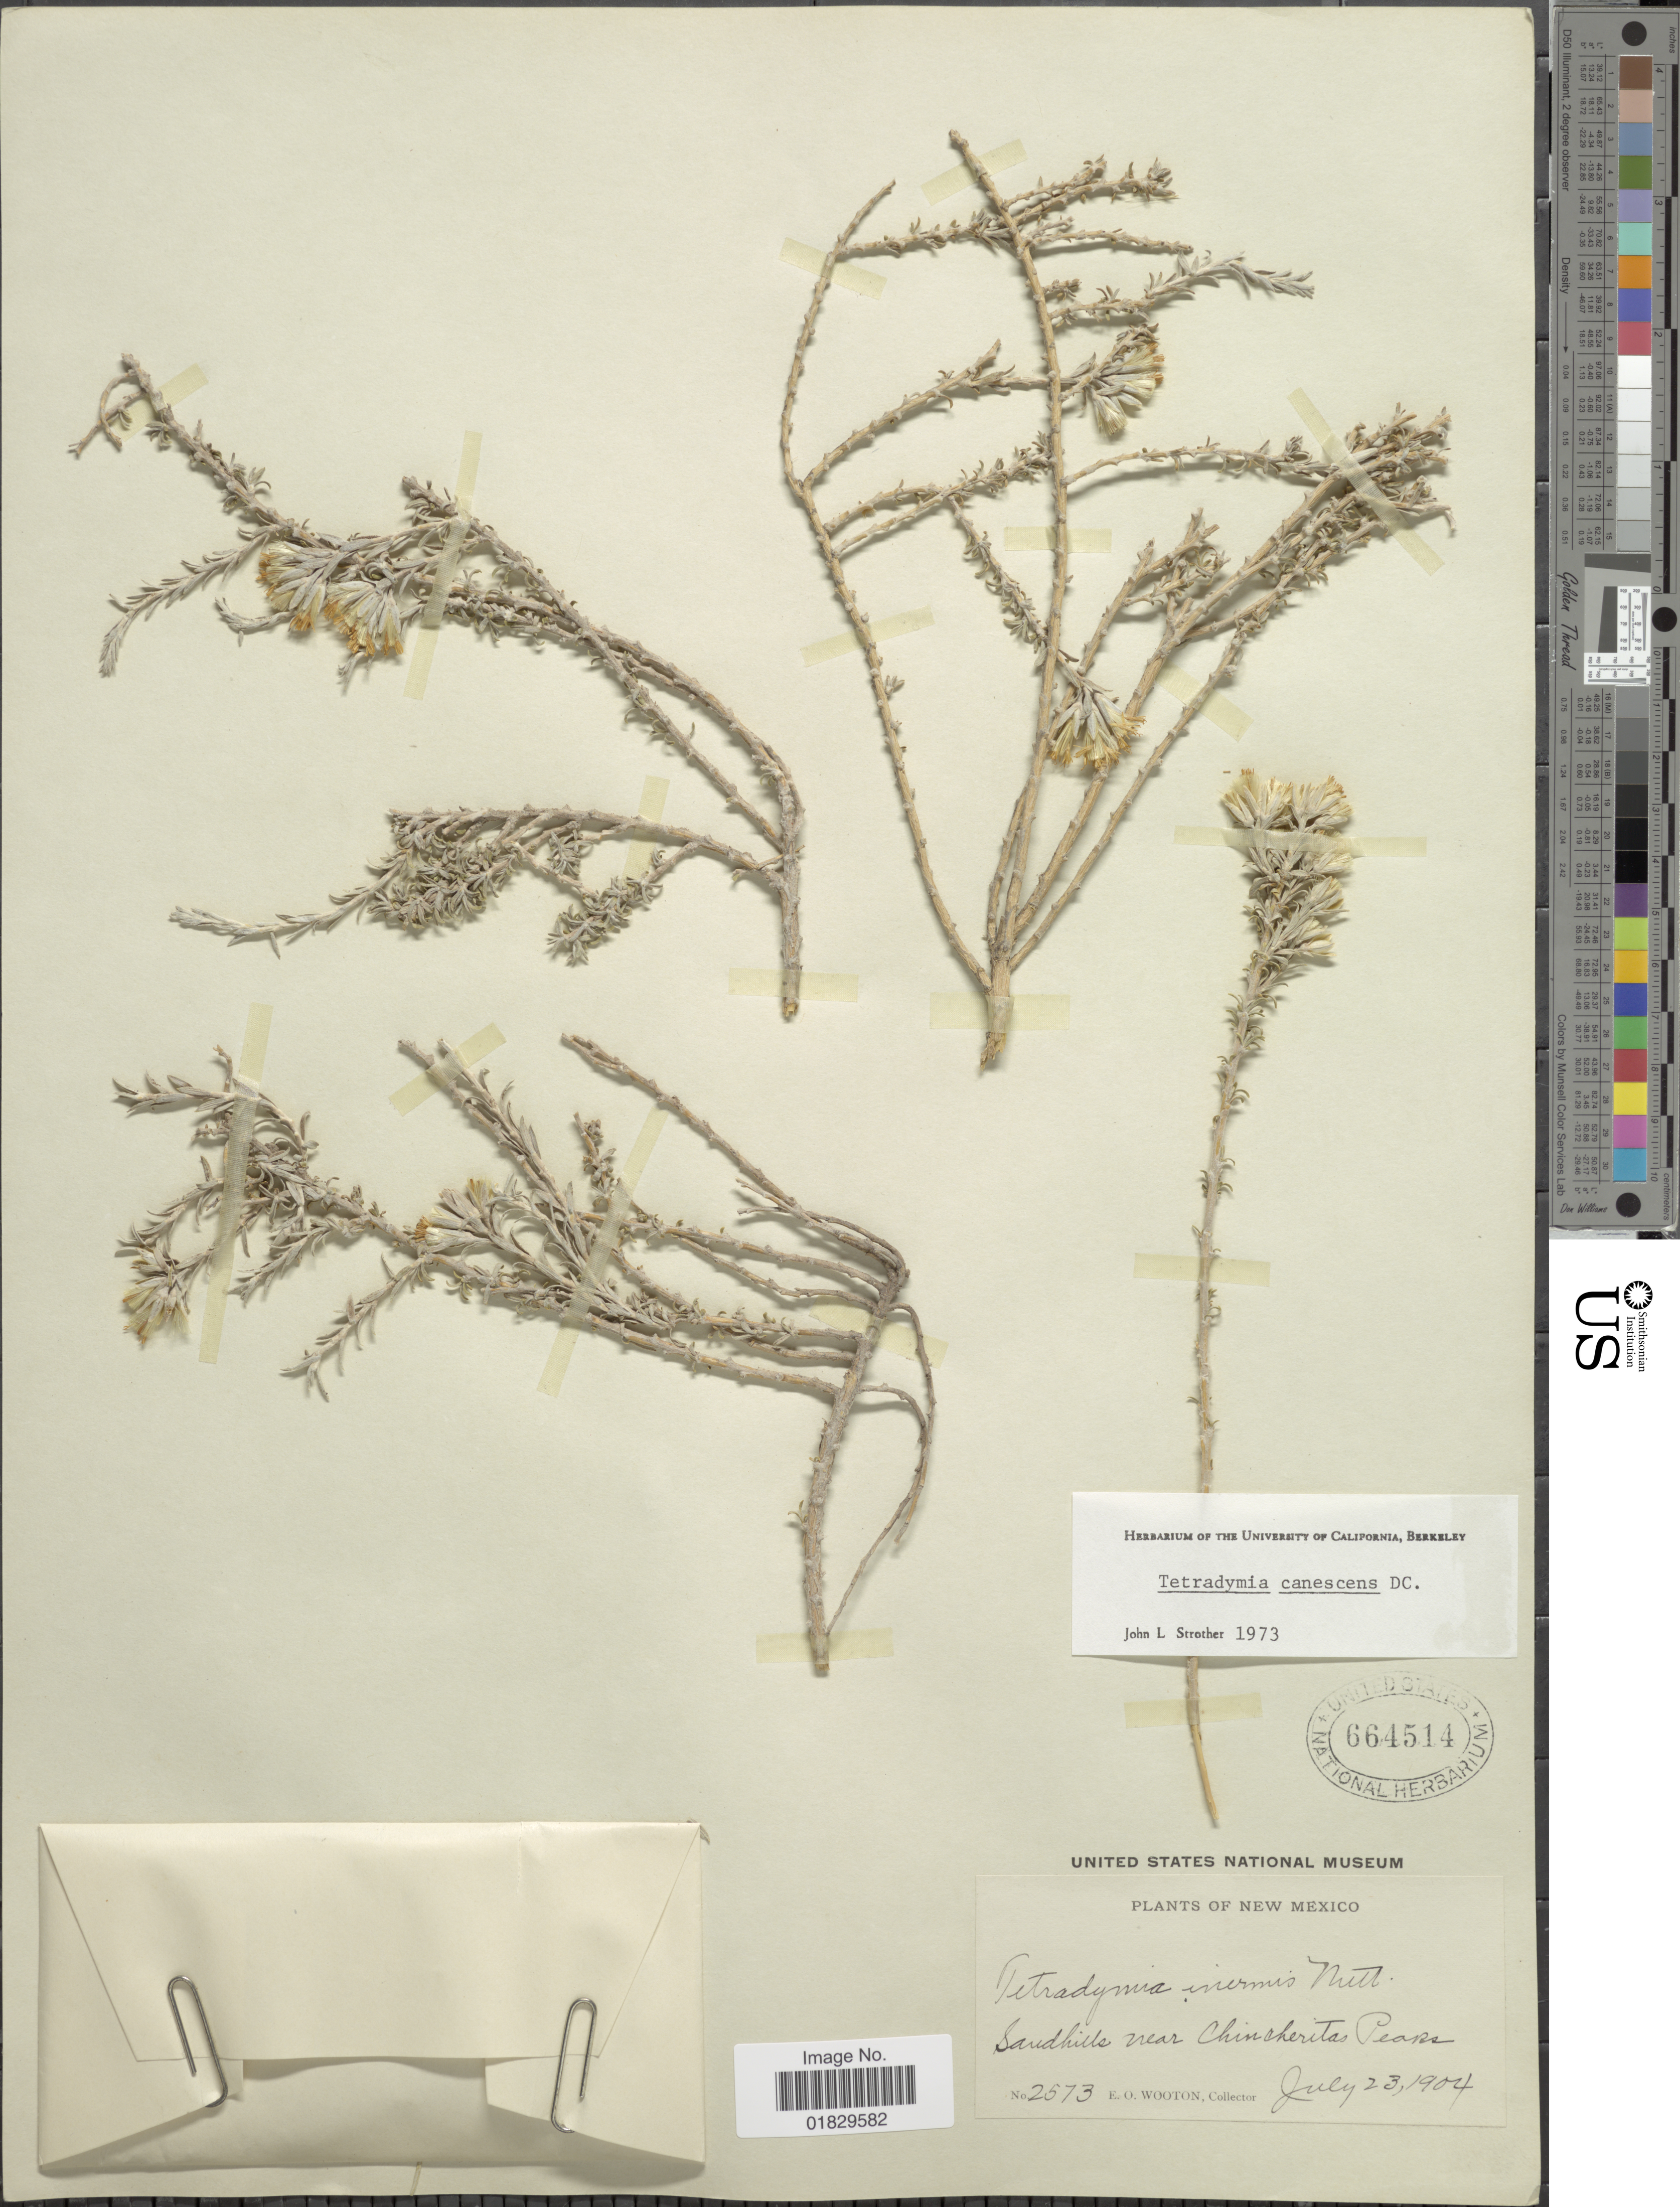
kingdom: Plantae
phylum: Tracheophyta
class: Magnoliopsida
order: Asterales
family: Asteraceae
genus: Tetradymia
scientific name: Tetradymia canescens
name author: DC.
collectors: E. O. Wooton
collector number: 2573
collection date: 1904-07-23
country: United States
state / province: New Mexico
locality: Sandhills near Chincheritas Peaks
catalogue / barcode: US 664514